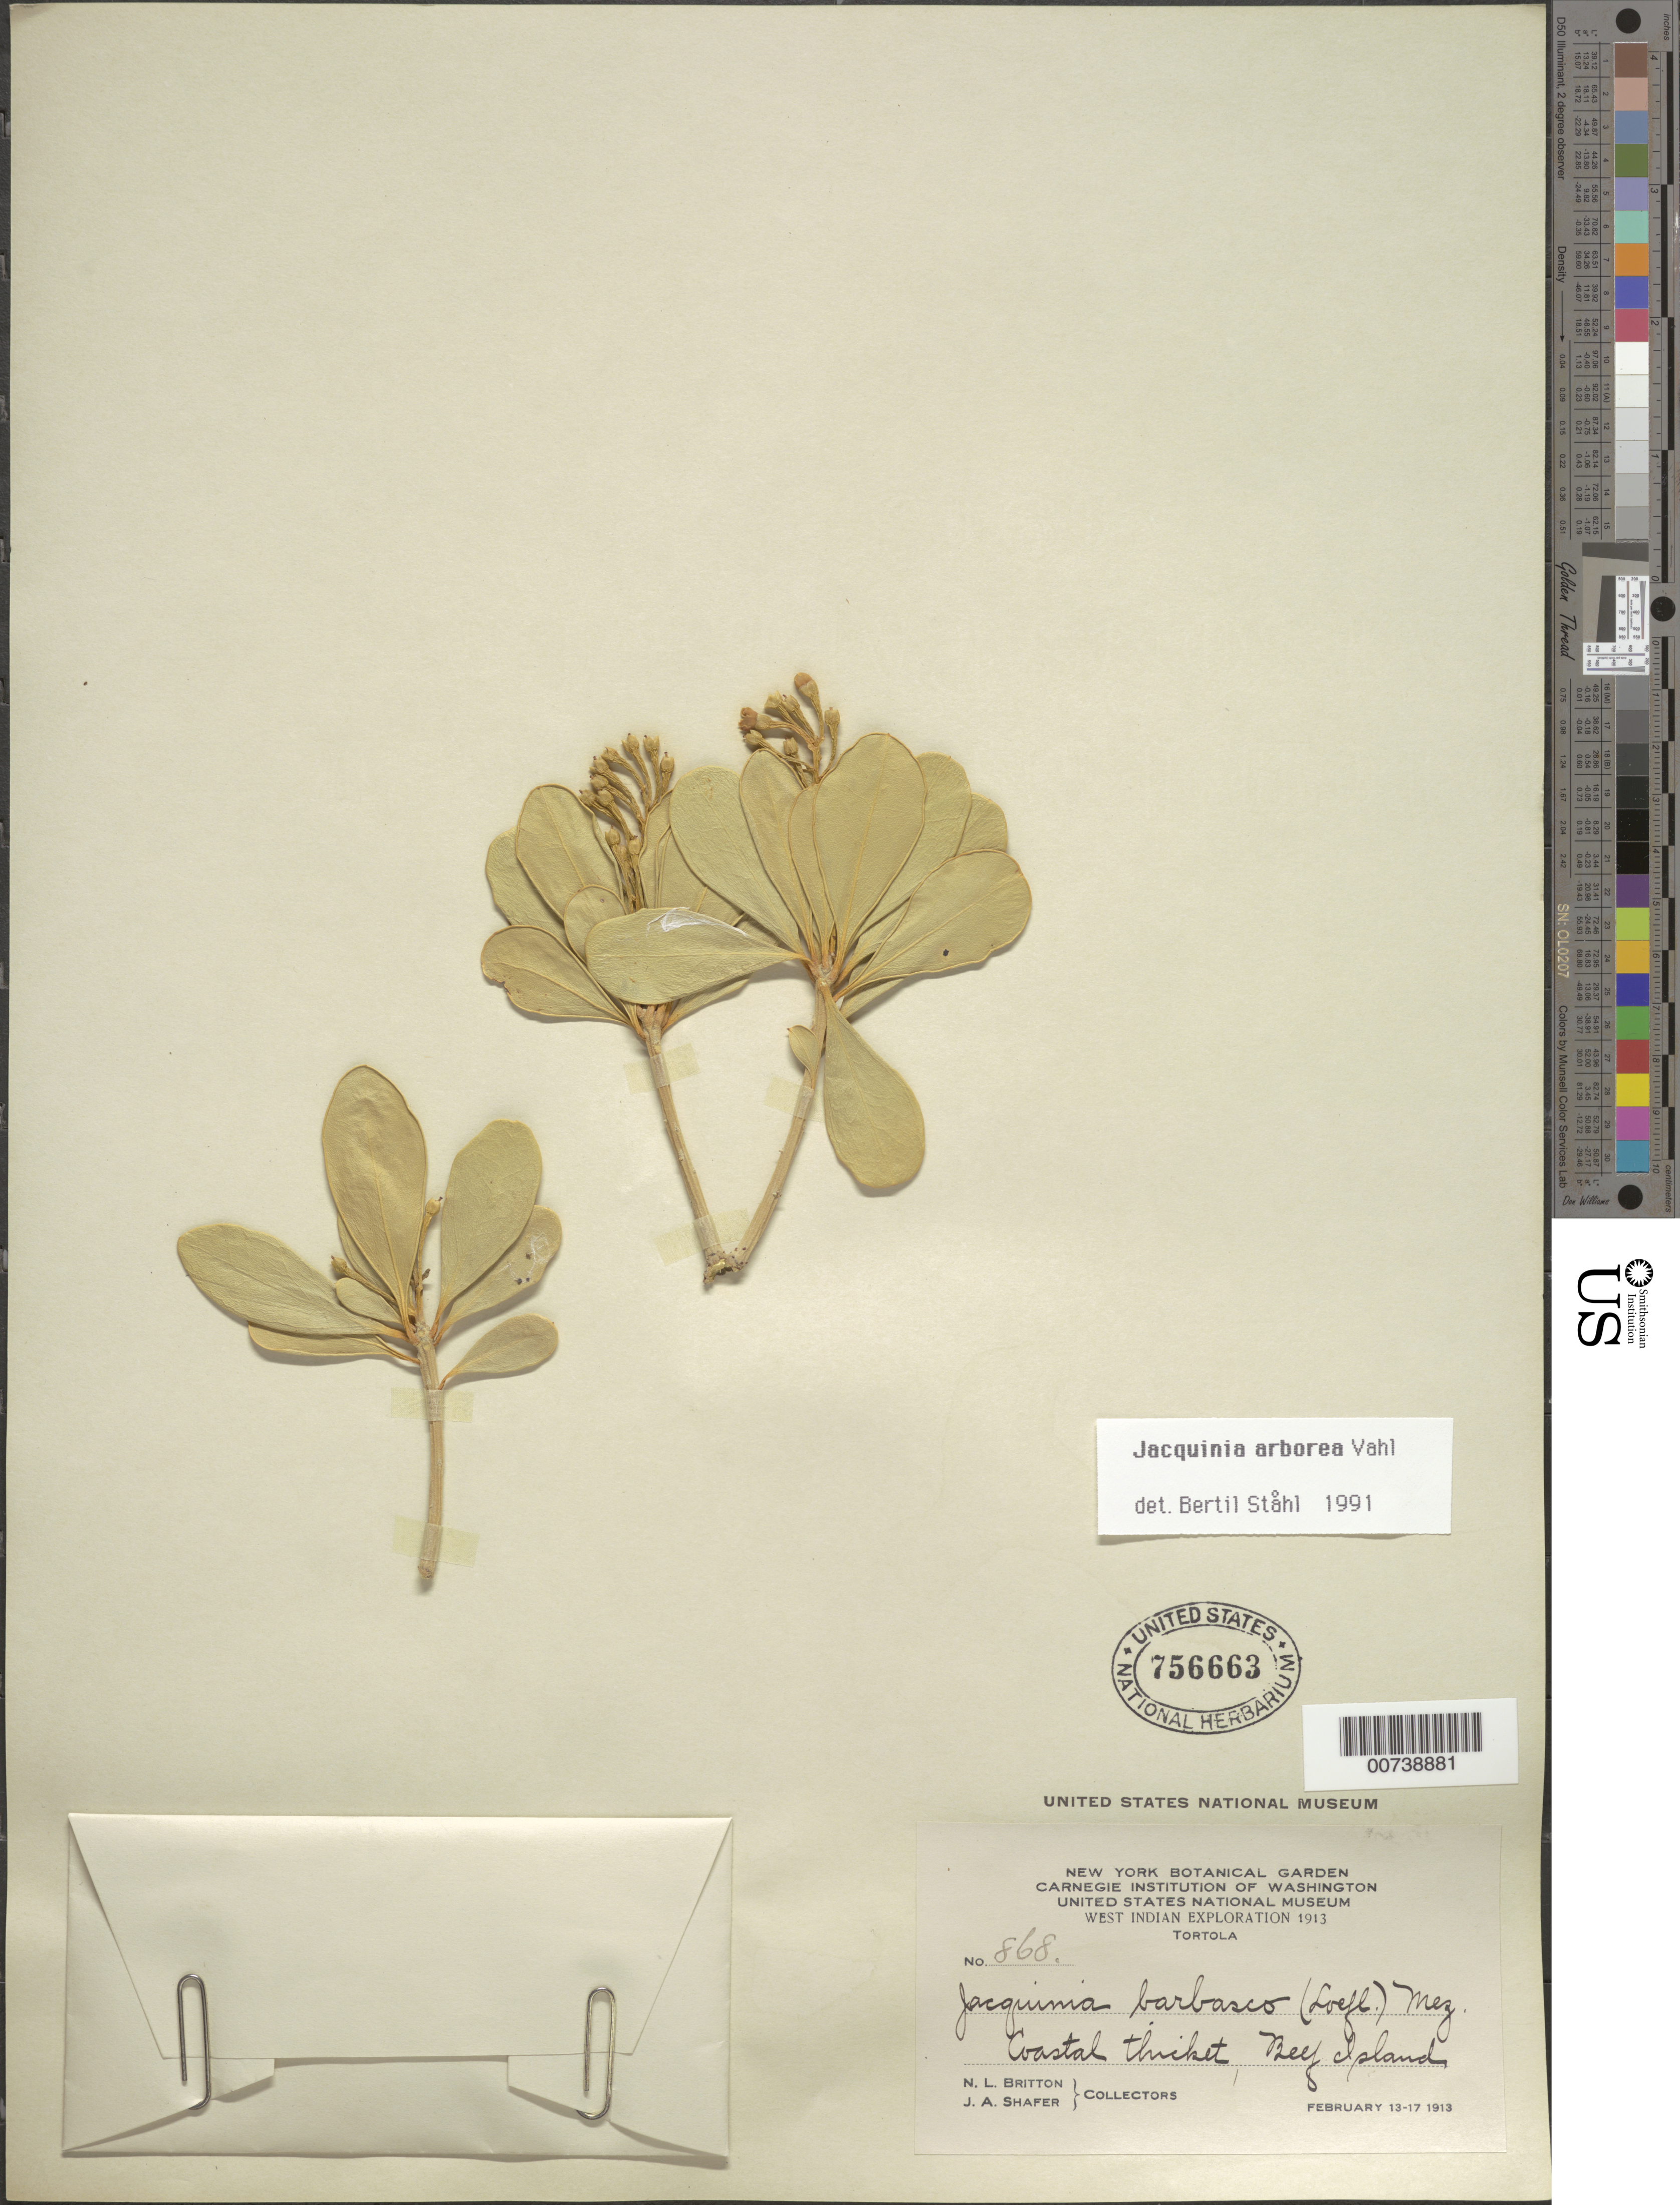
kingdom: Plantae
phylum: Tracheophyta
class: Magnoliopsida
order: Ericales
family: Primulaceae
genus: Jacquinia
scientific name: Jacquinia arborea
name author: Vahl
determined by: Ståhl, B.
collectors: N. Britton & J. A. Shafer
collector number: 868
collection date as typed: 13 Feb 1913 to 17 Feb 1913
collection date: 1913-02-13/1913-02-17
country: British Virgin Islands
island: Tortola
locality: Beef Island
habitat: Coastal thicket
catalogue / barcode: US 756663